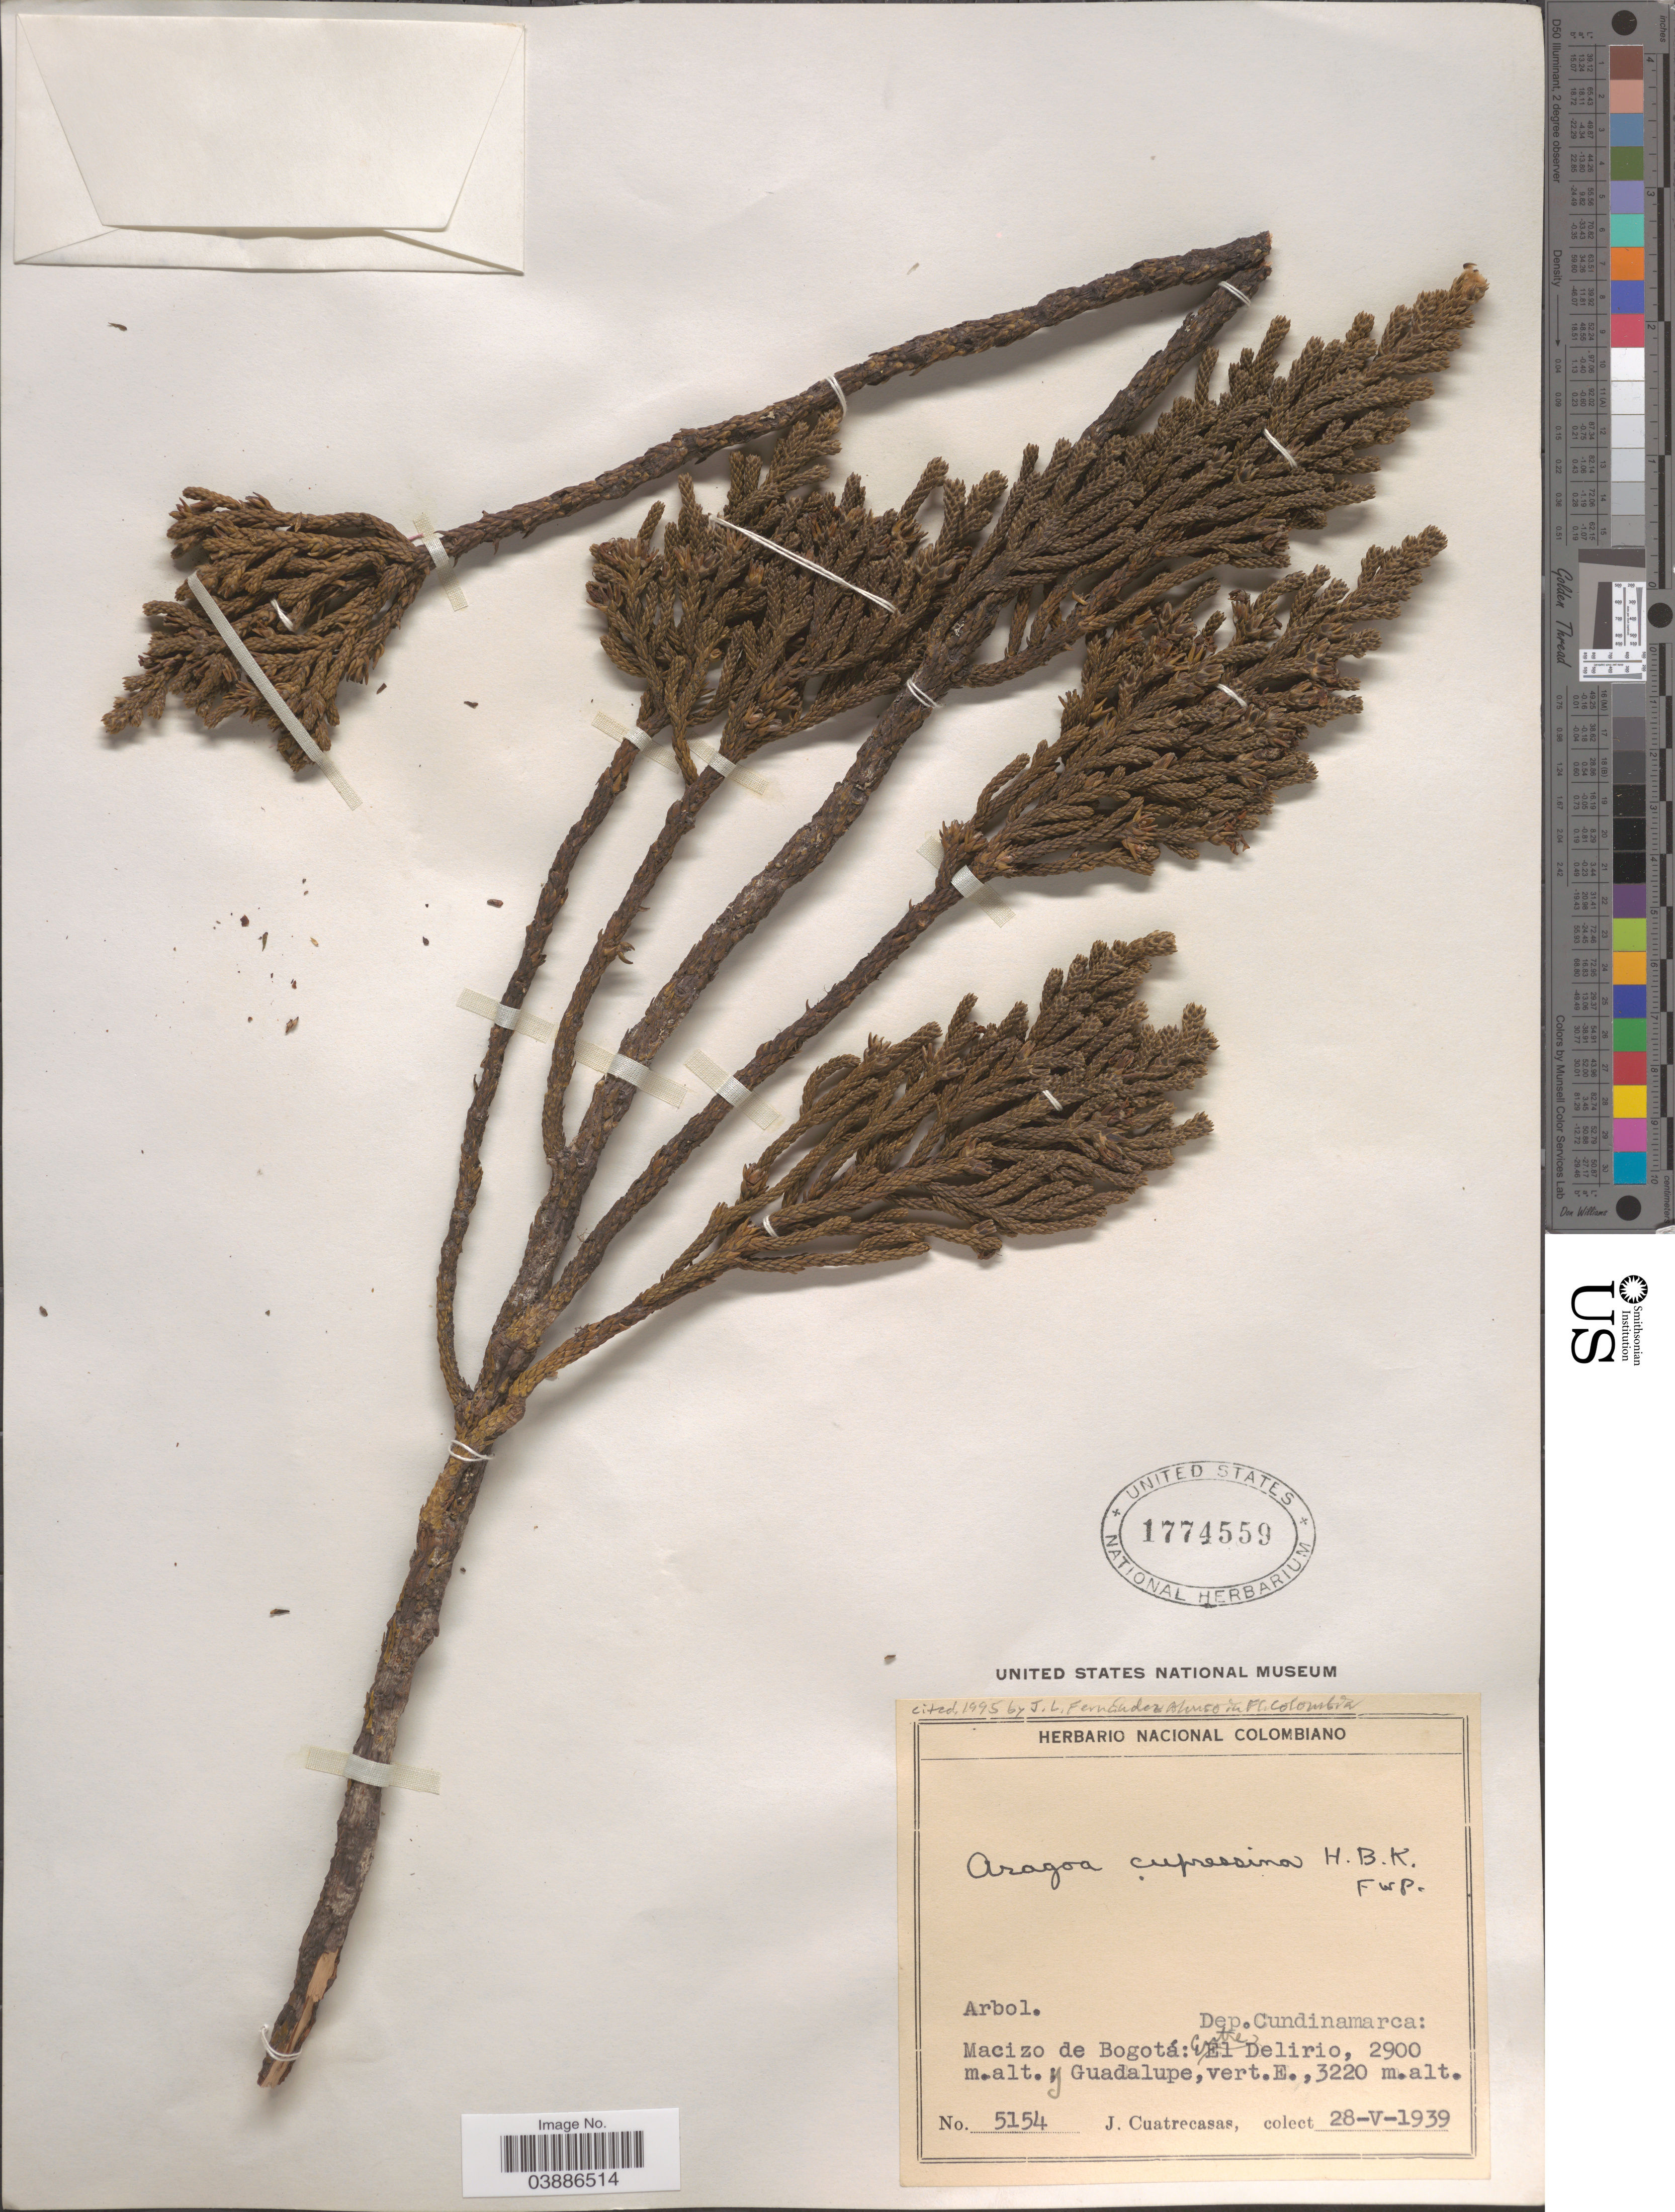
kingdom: Plantae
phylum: Tracheophyta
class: Magnoliopsida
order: Lamiales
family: Plantaginaceae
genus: Aragoa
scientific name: Aragoa cupressina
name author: Kunth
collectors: J. Cuatrecasas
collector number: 5154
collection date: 1939-05-28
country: Colombia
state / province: Cundinamarca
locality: Dep. Cundinamarca: Macizo de Bogotá: Entre El Delirio, Guadalupe, vert. E.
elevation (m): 2900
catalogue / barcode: US 1774559